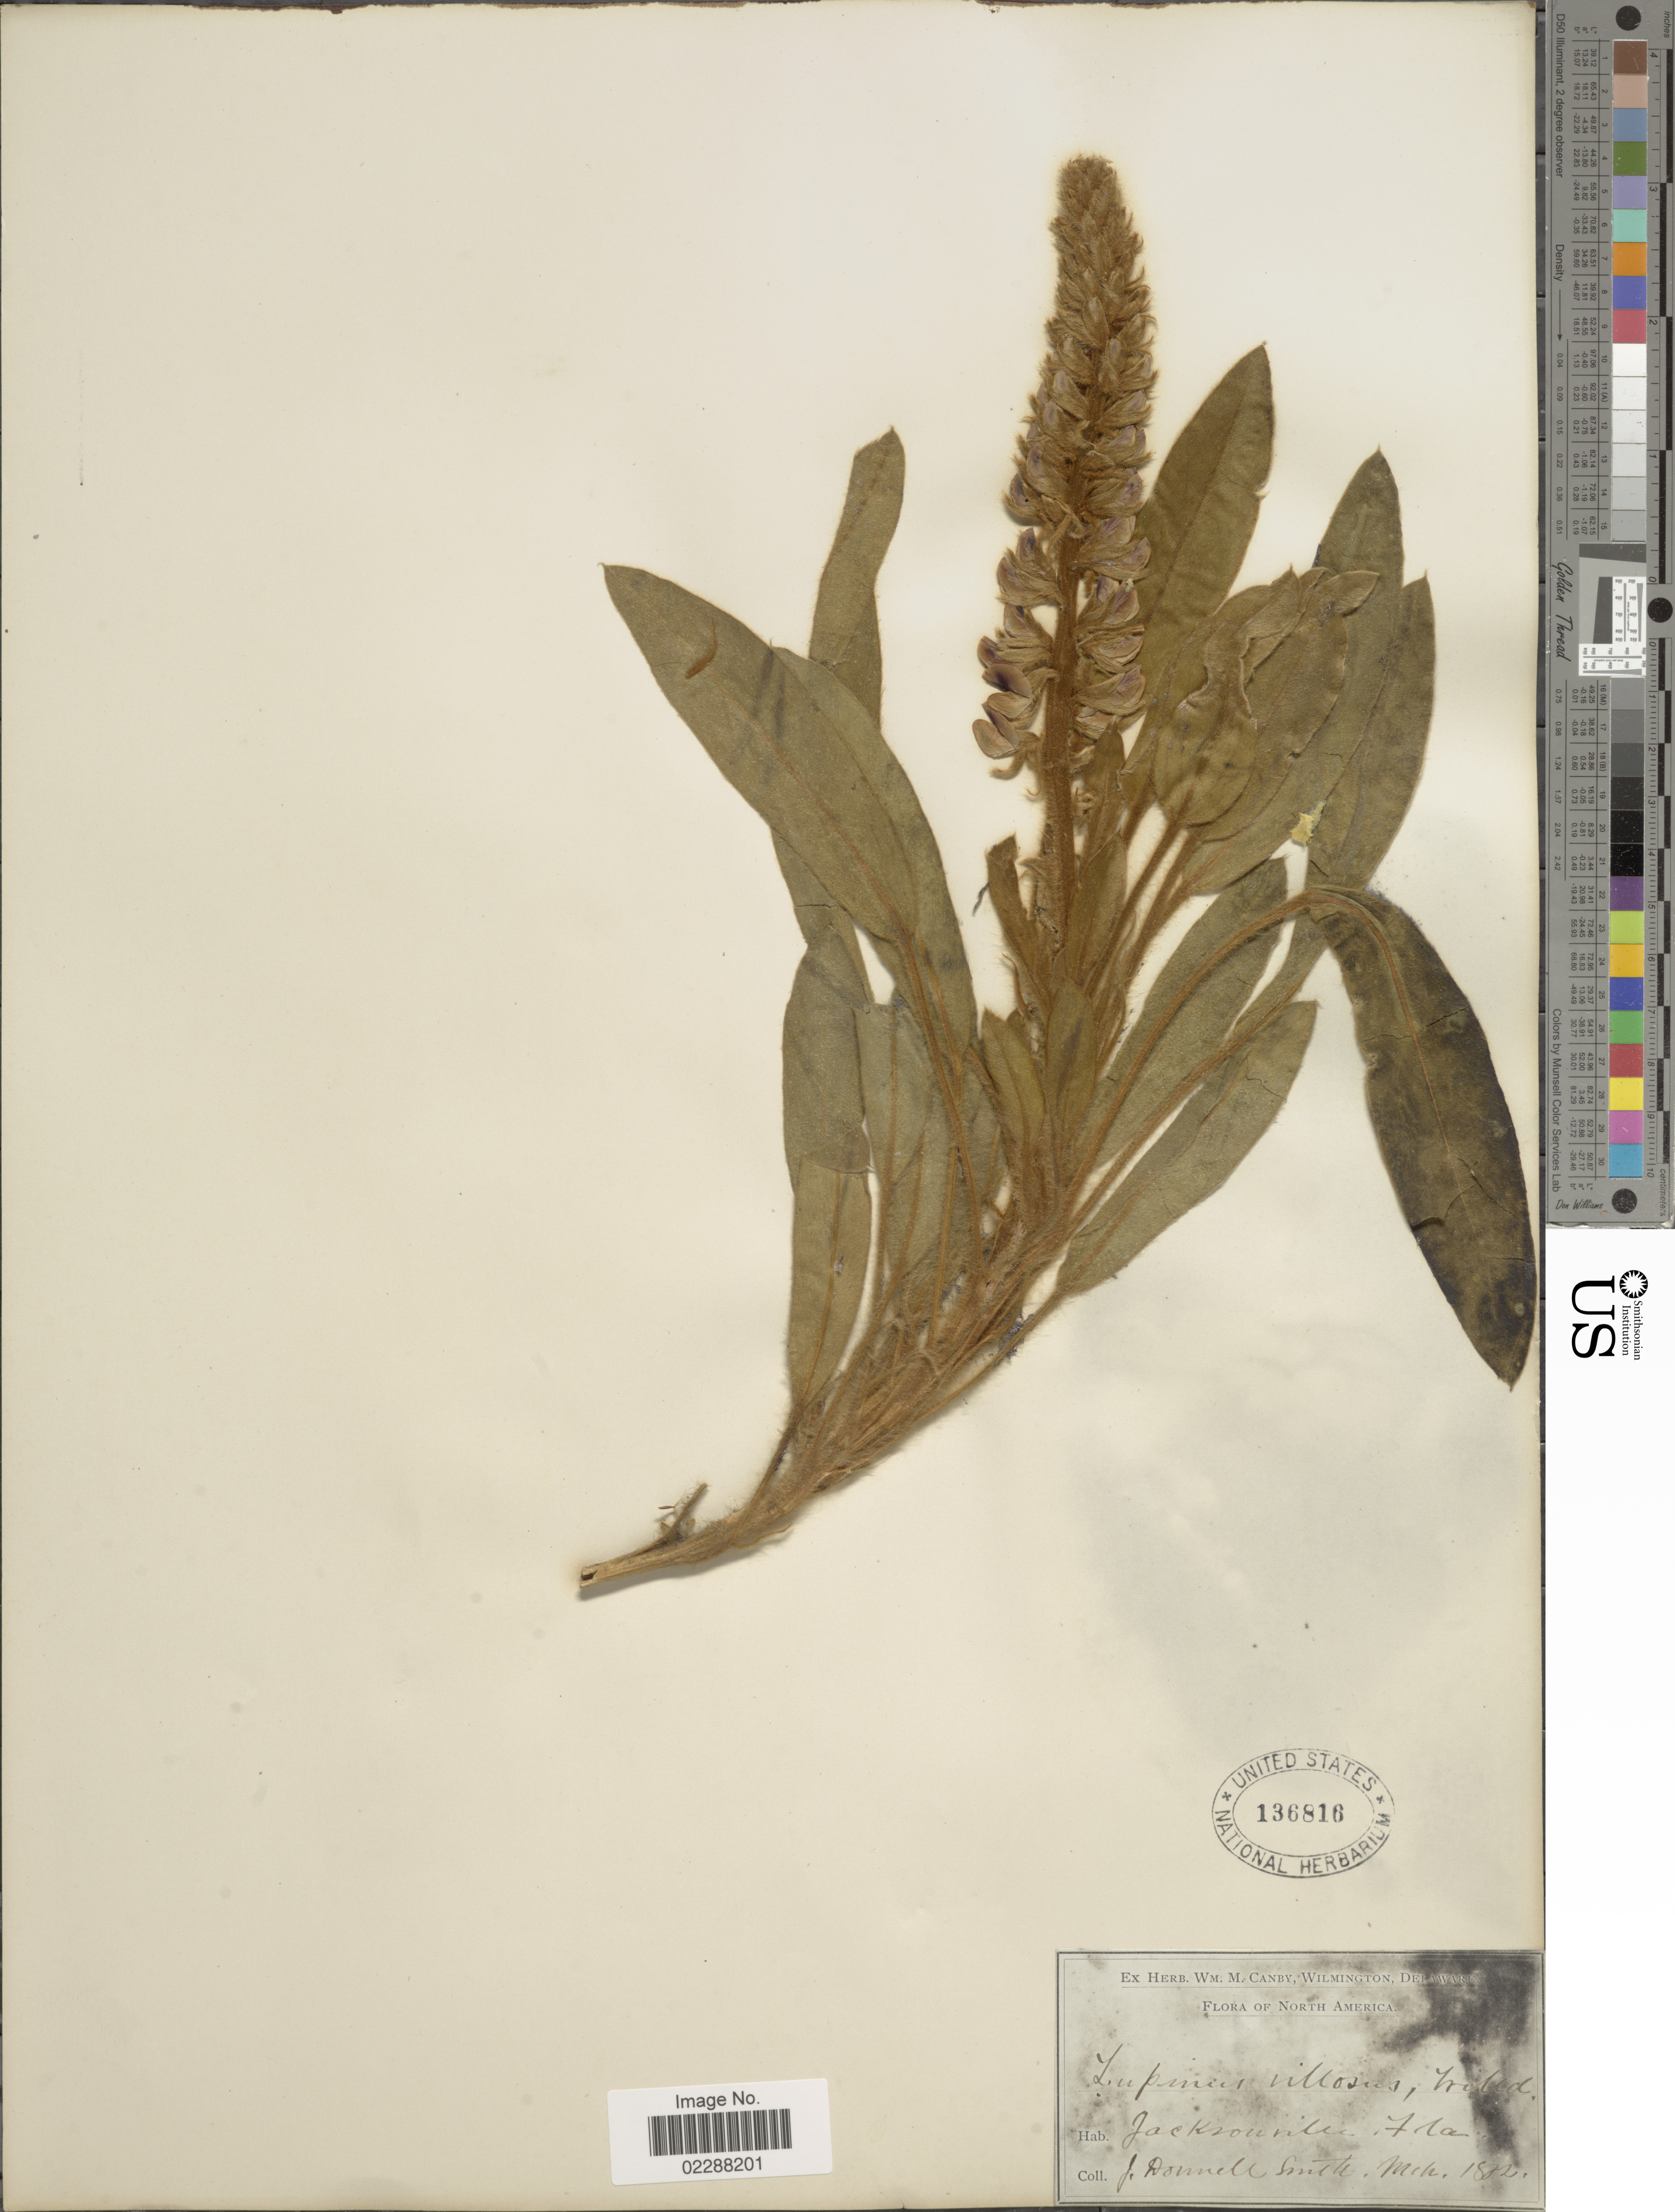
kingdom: Plantae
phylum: Tracheophyta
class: Magnoliopsida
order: Fabales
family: Fabaceae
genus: Lupinus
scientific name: Lupinus villosus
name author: Willd.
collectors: J. Donnell Smith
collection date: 1882-03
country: United States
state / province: Florida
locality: Jacksonville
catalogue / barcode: US 136816